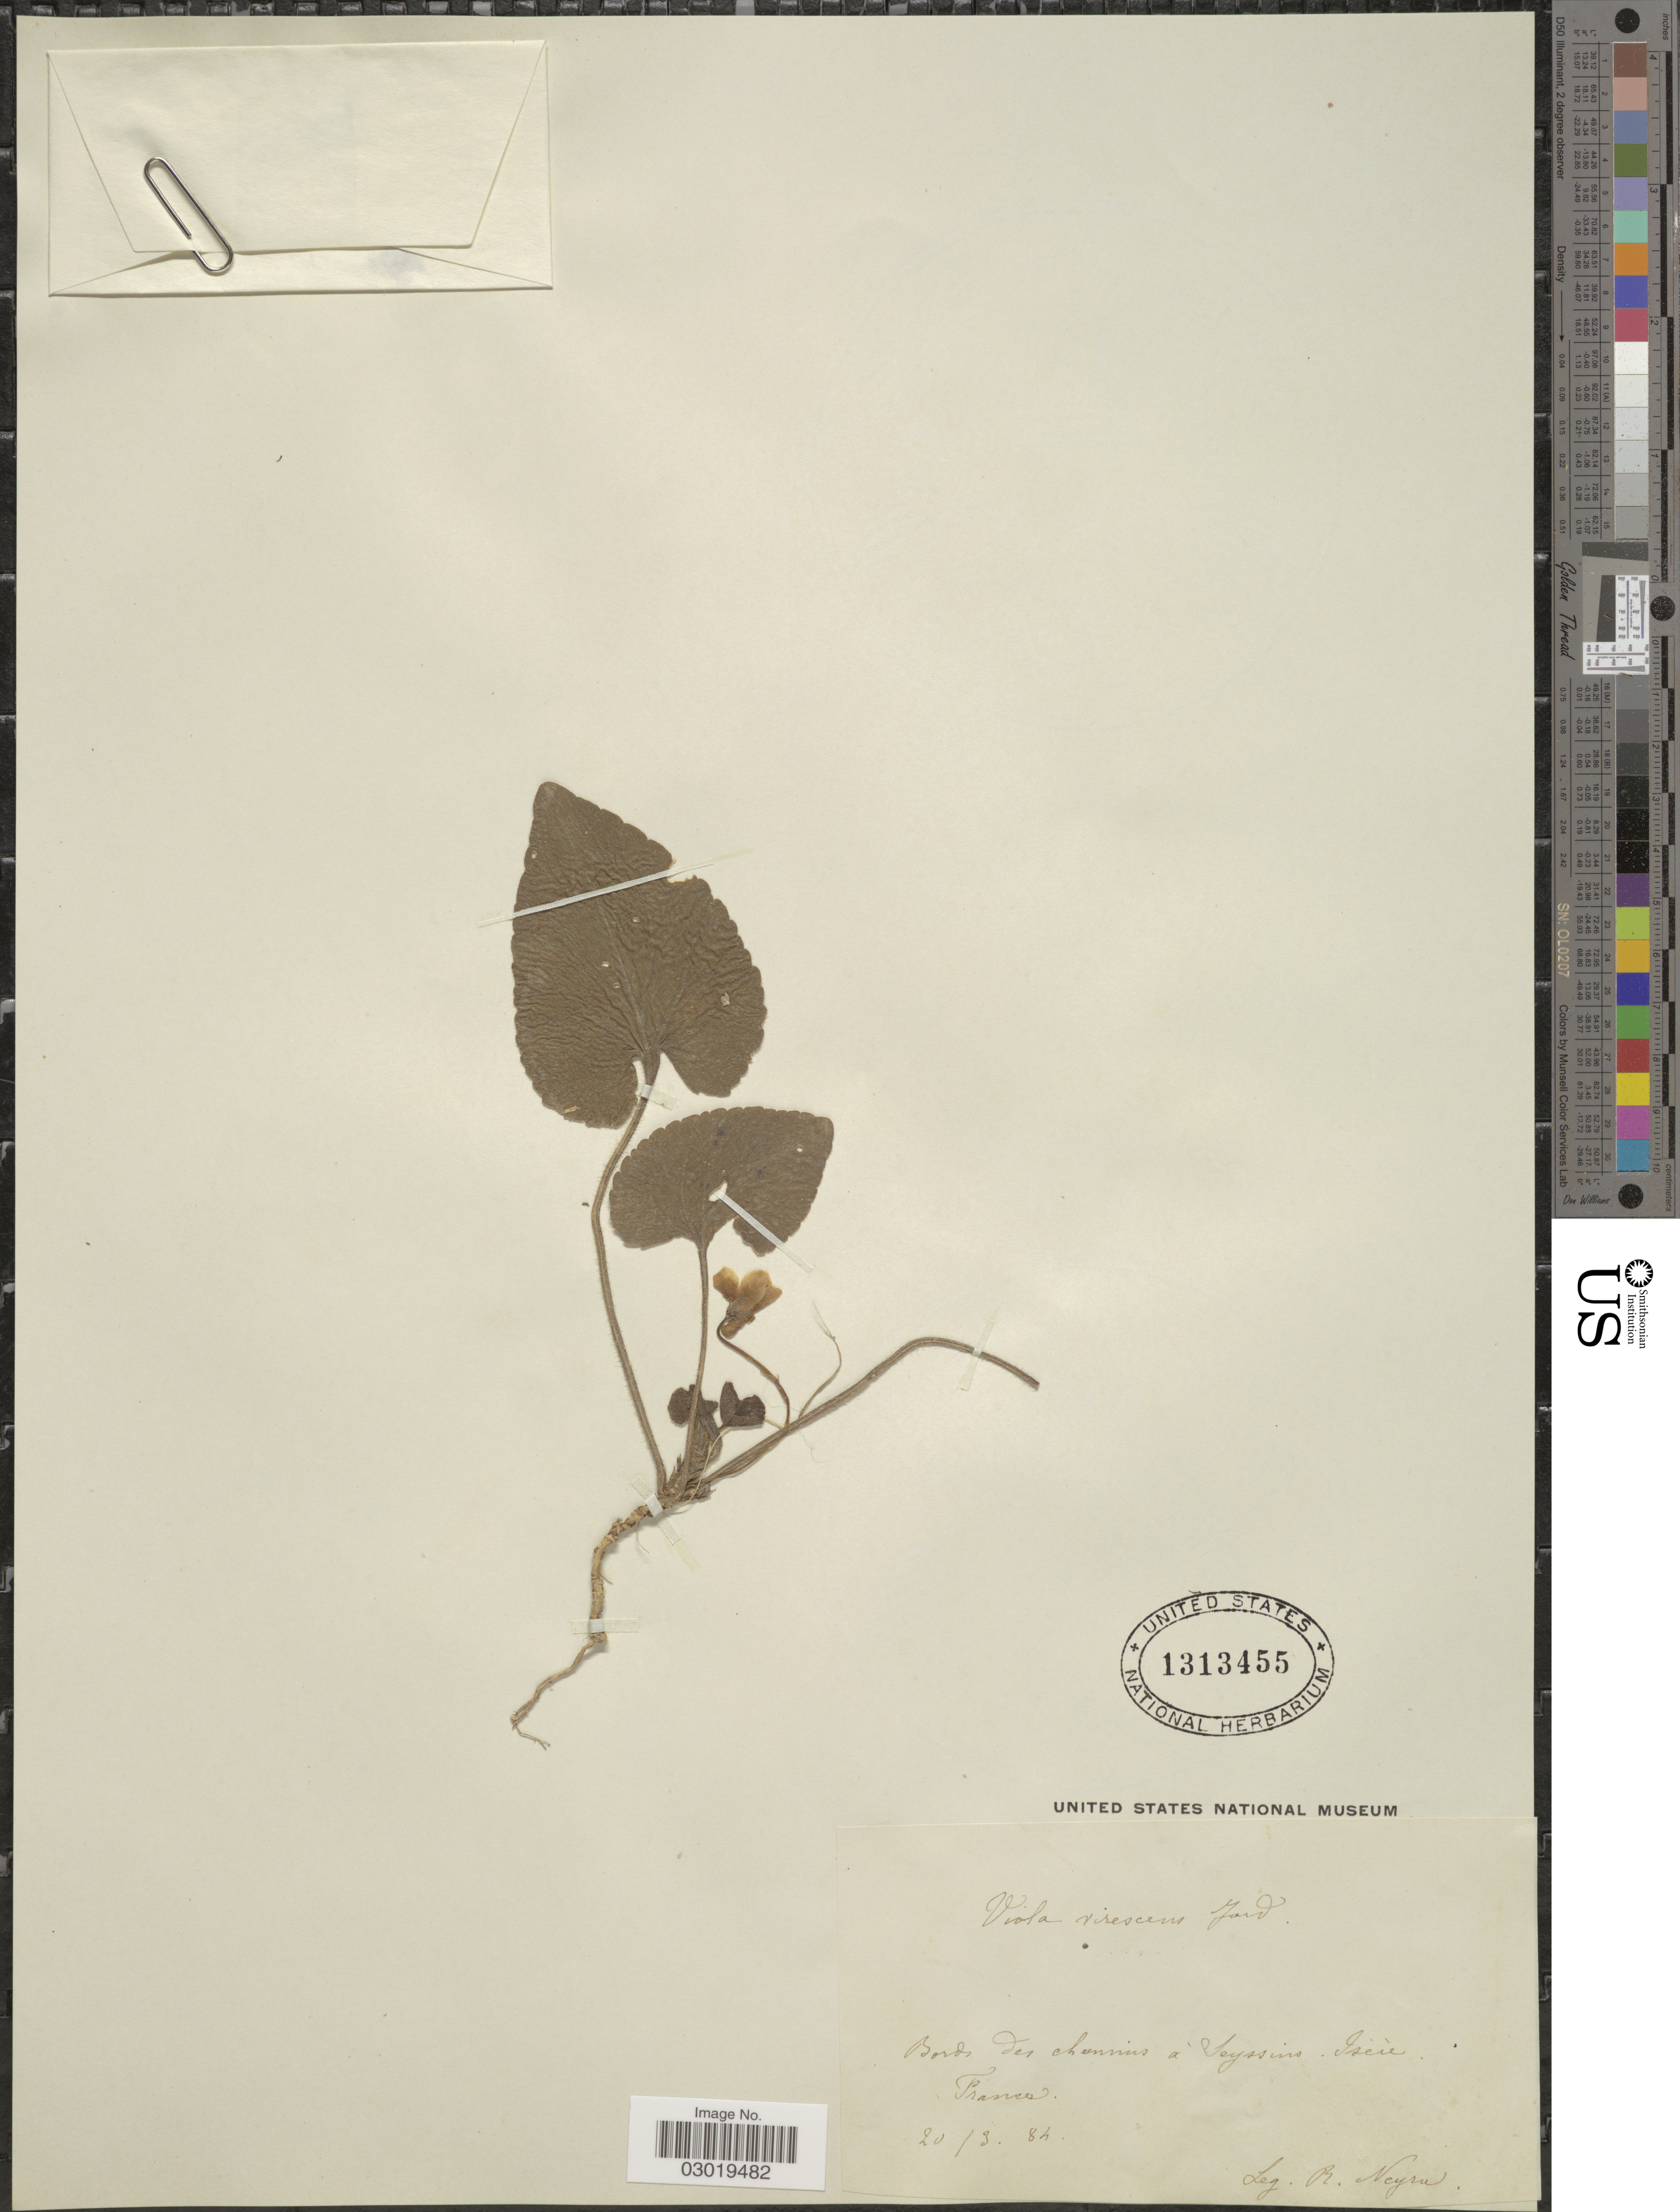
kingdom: Plantae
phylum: Tracheophyta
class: Magnoliopsida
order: Malpighiales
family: Violaceae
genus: Viola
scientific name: Viola virescens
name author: Jord. ex Boreau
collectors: R. Neyra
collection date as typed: Transcribed d/m/y: 20/3/84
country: France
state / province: Auvergne-Rhône-Alpes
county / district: Isère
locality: Bords des chemins á Seyssins. Iserè.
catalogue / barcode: US 1313455